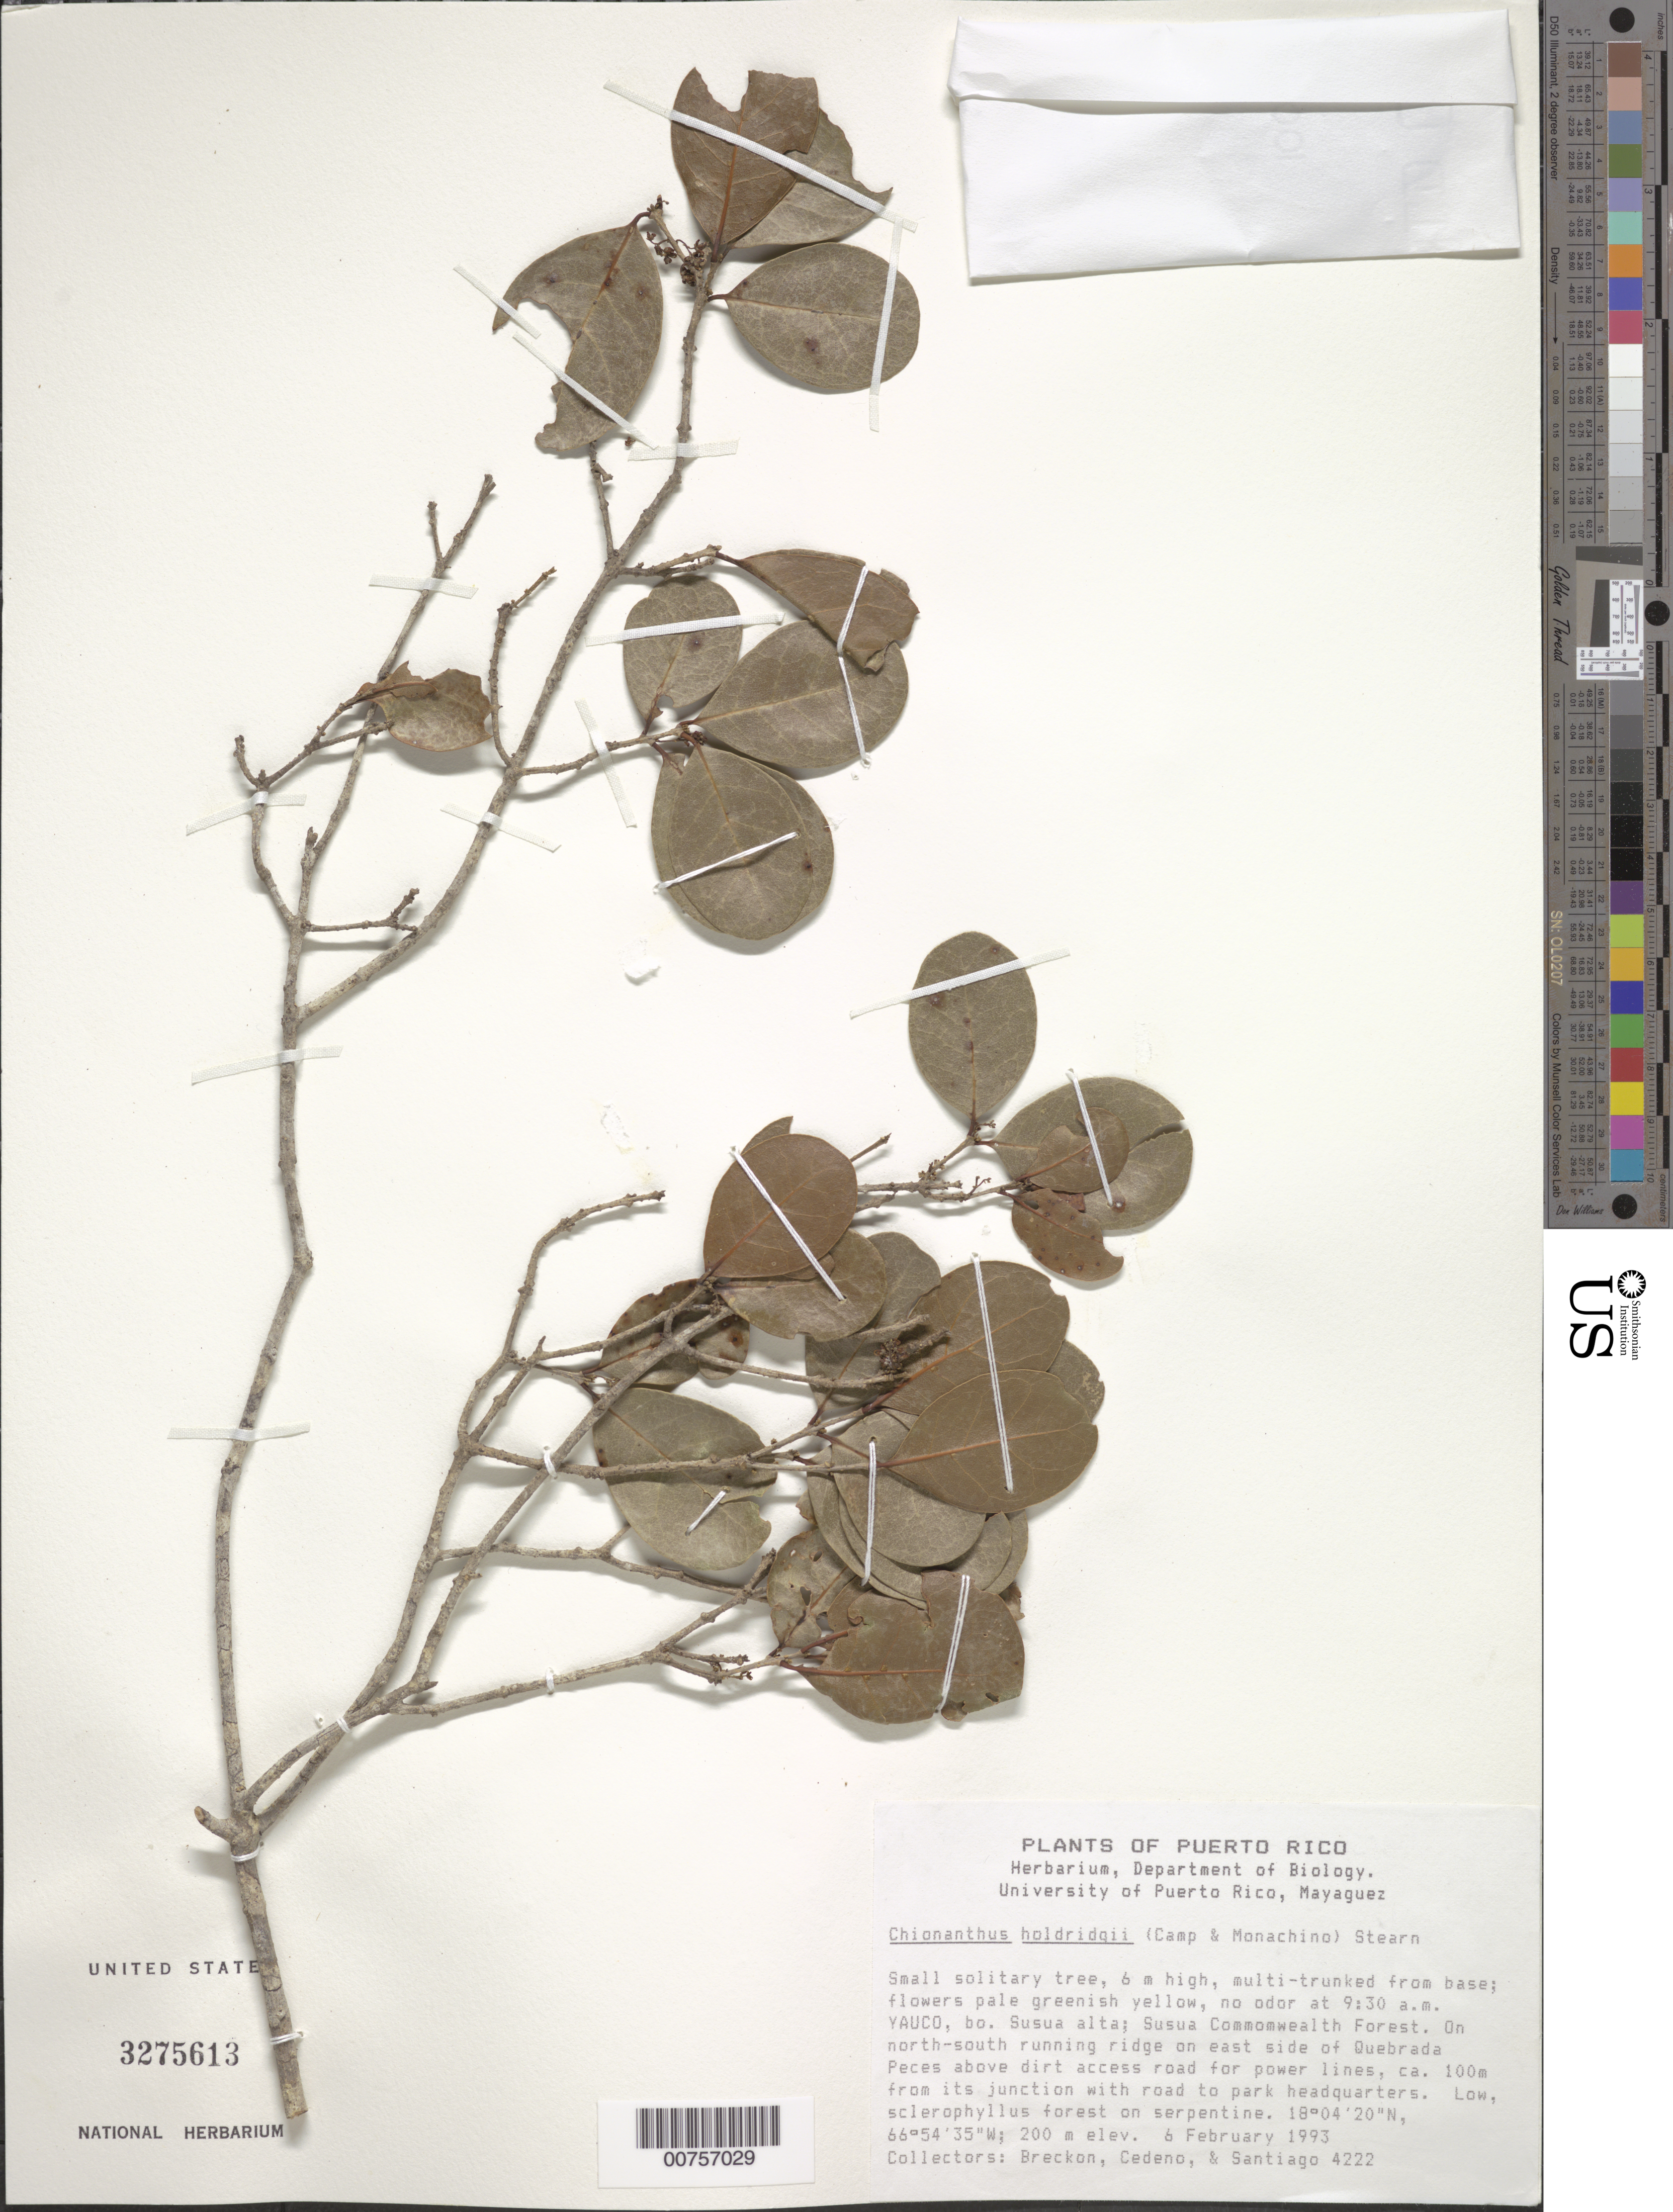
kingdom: Plantae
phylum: Tracheophyta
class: Magnoliopsida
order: Lamiales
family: Oleaceae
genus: Chionanthus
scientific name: Chionanthus holdridgii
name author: (Camp & Monach.) Stearn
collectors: G. J. Breckon, J. A. Cedeño M. & -. Santiago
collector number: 4222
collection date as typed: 06 Feb 1993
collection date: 1993-02-06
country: Puerto Rico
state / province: Yauco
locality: Yauco, bo. Susúa alta; Susúa Commonwealth Forest. On N-S running ridge on E side of Quebrada Peces above dirt access road for power lines, ca. 100 m from its junction with road to park headquarters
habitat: Low, sclerophyllus forest on serpentine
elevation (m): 200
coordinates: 18.07222222, -66.90972222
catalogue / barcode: US 3275613